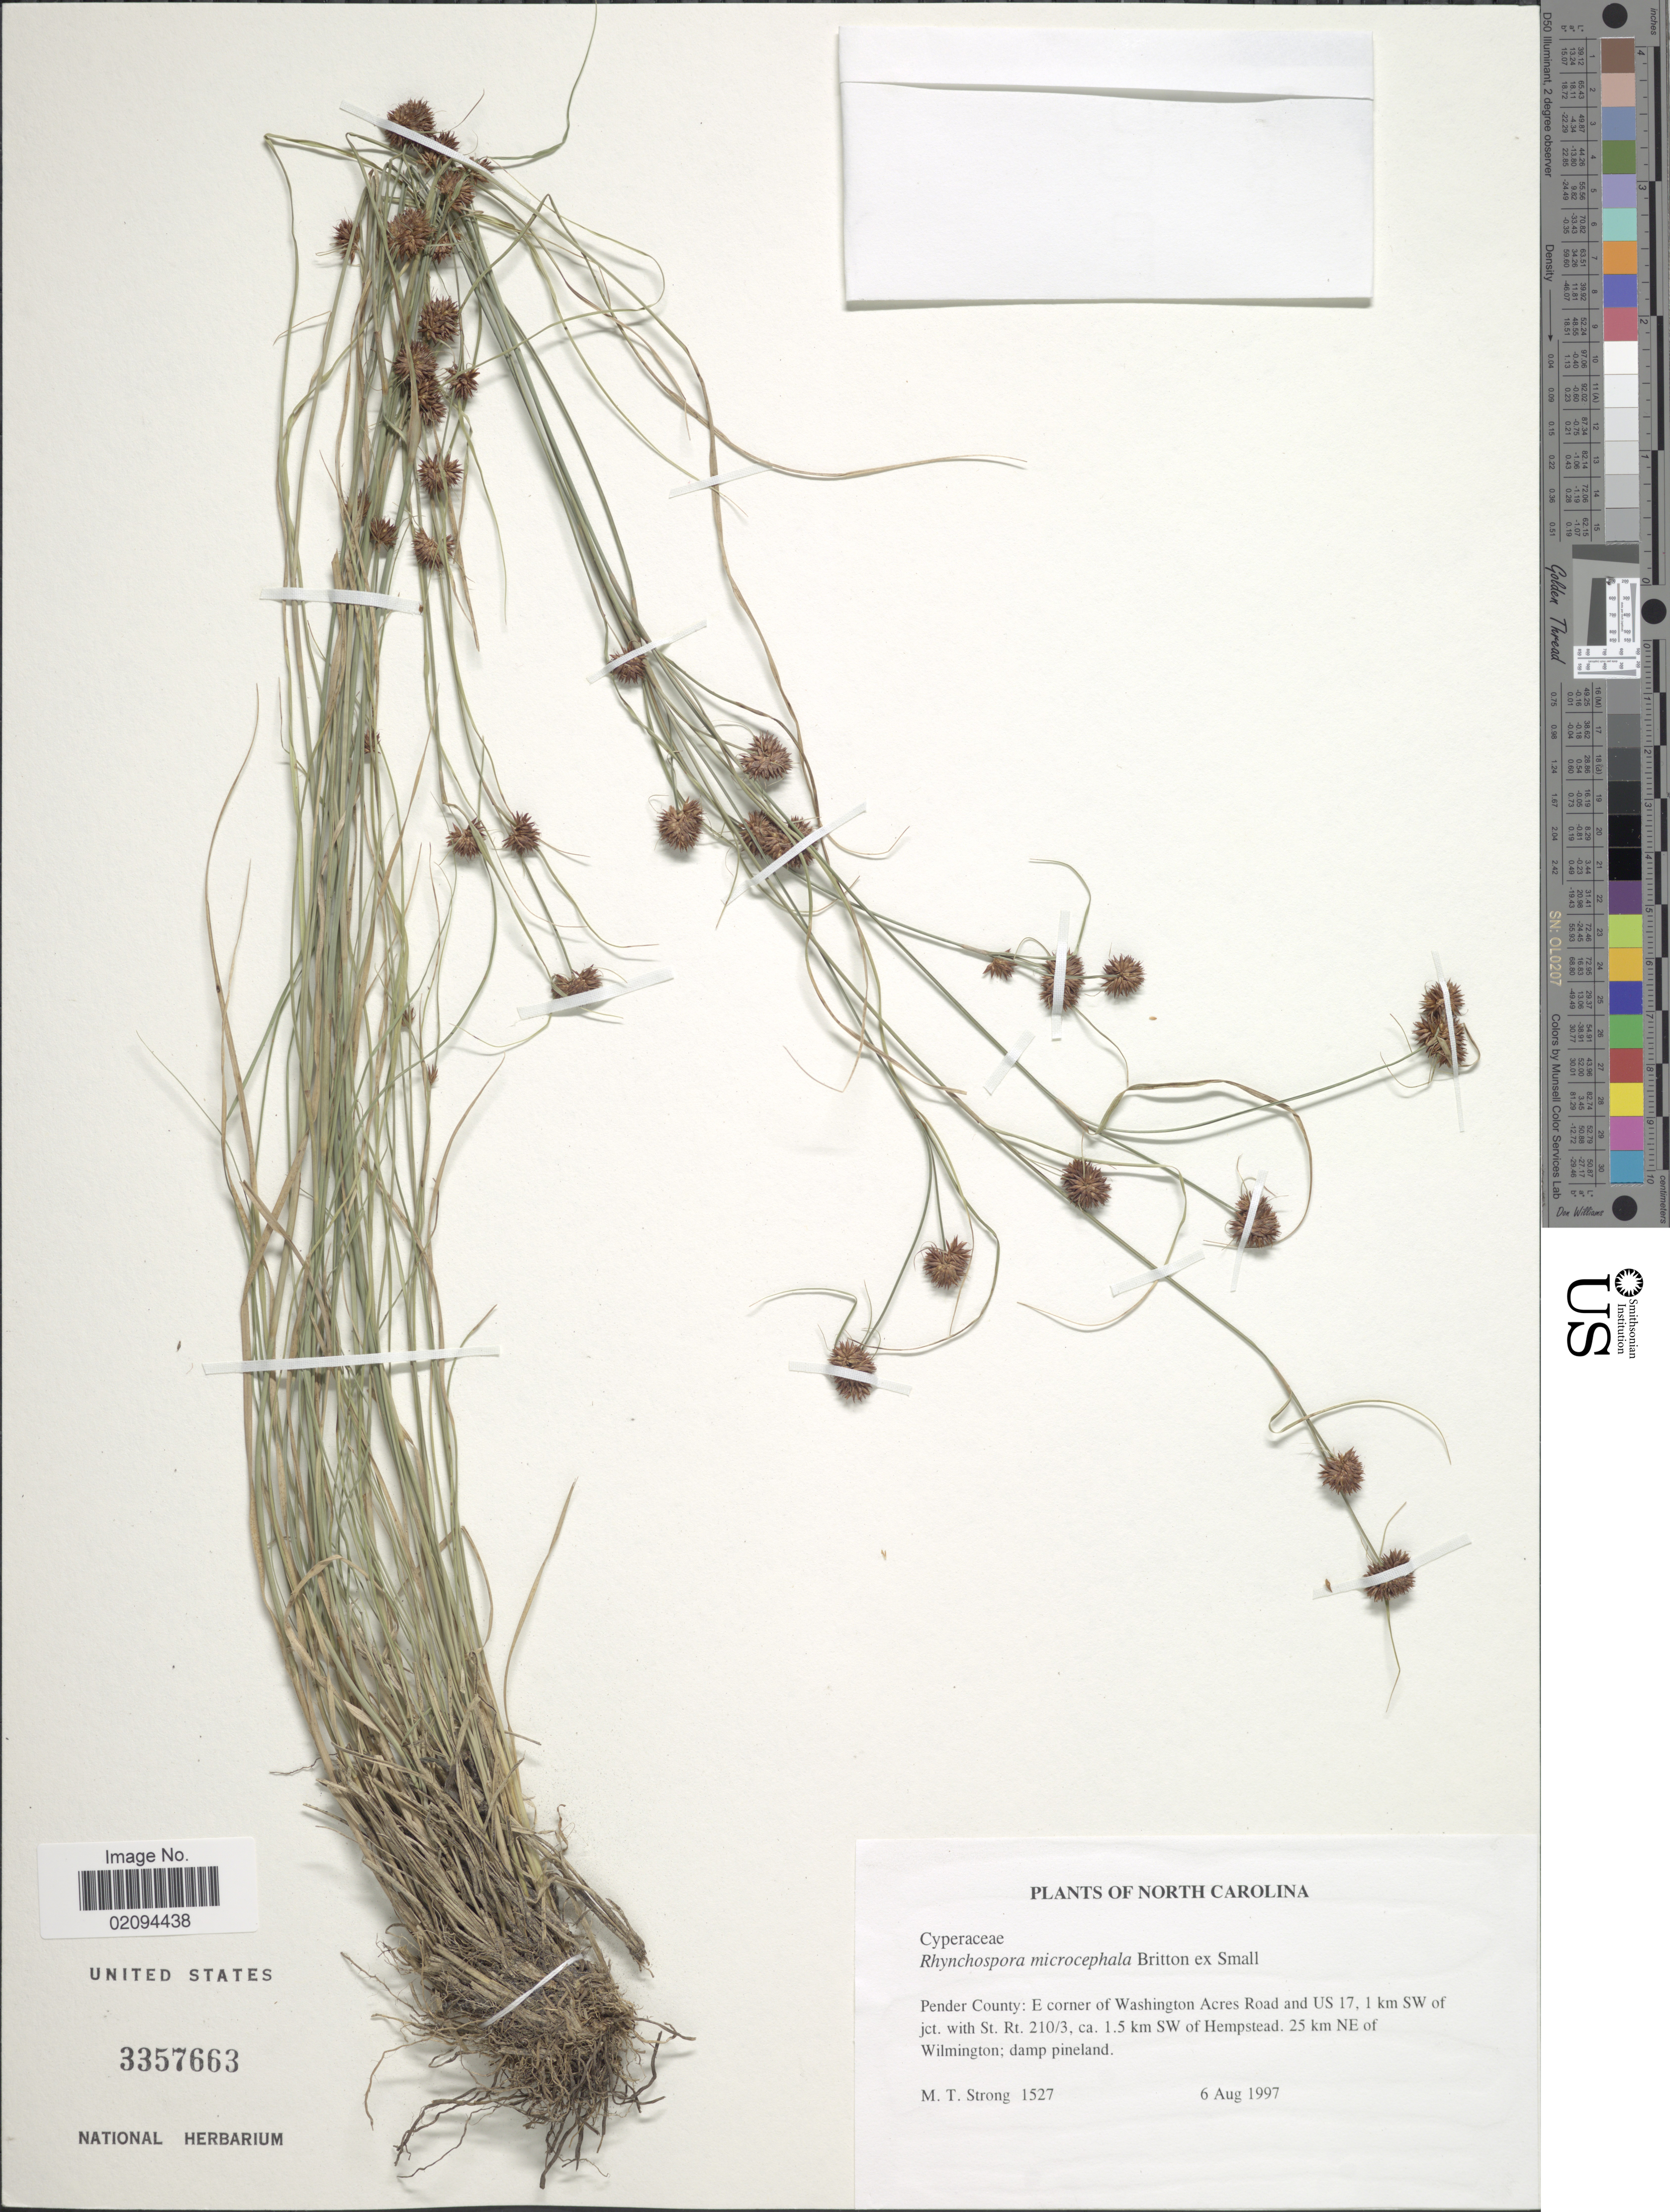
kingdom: Plantae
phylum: Tracheophyta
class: Liliopsida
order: Poales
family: Cyperaceae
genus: Rhynchospora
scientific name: Rhynchospora microcephala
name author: (Britton) Britton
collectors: M. T. Strong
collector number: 1527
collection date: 1997-08-06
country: United States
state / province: North Carolina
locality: Pender County: E corner of Washington Acres Road and US 17, 1 km SW of jct. with St. Rt. 210/3, ca. 1.5 km SW of Hempstead. 25 km NE of Wilmington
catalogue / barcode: US 3357663